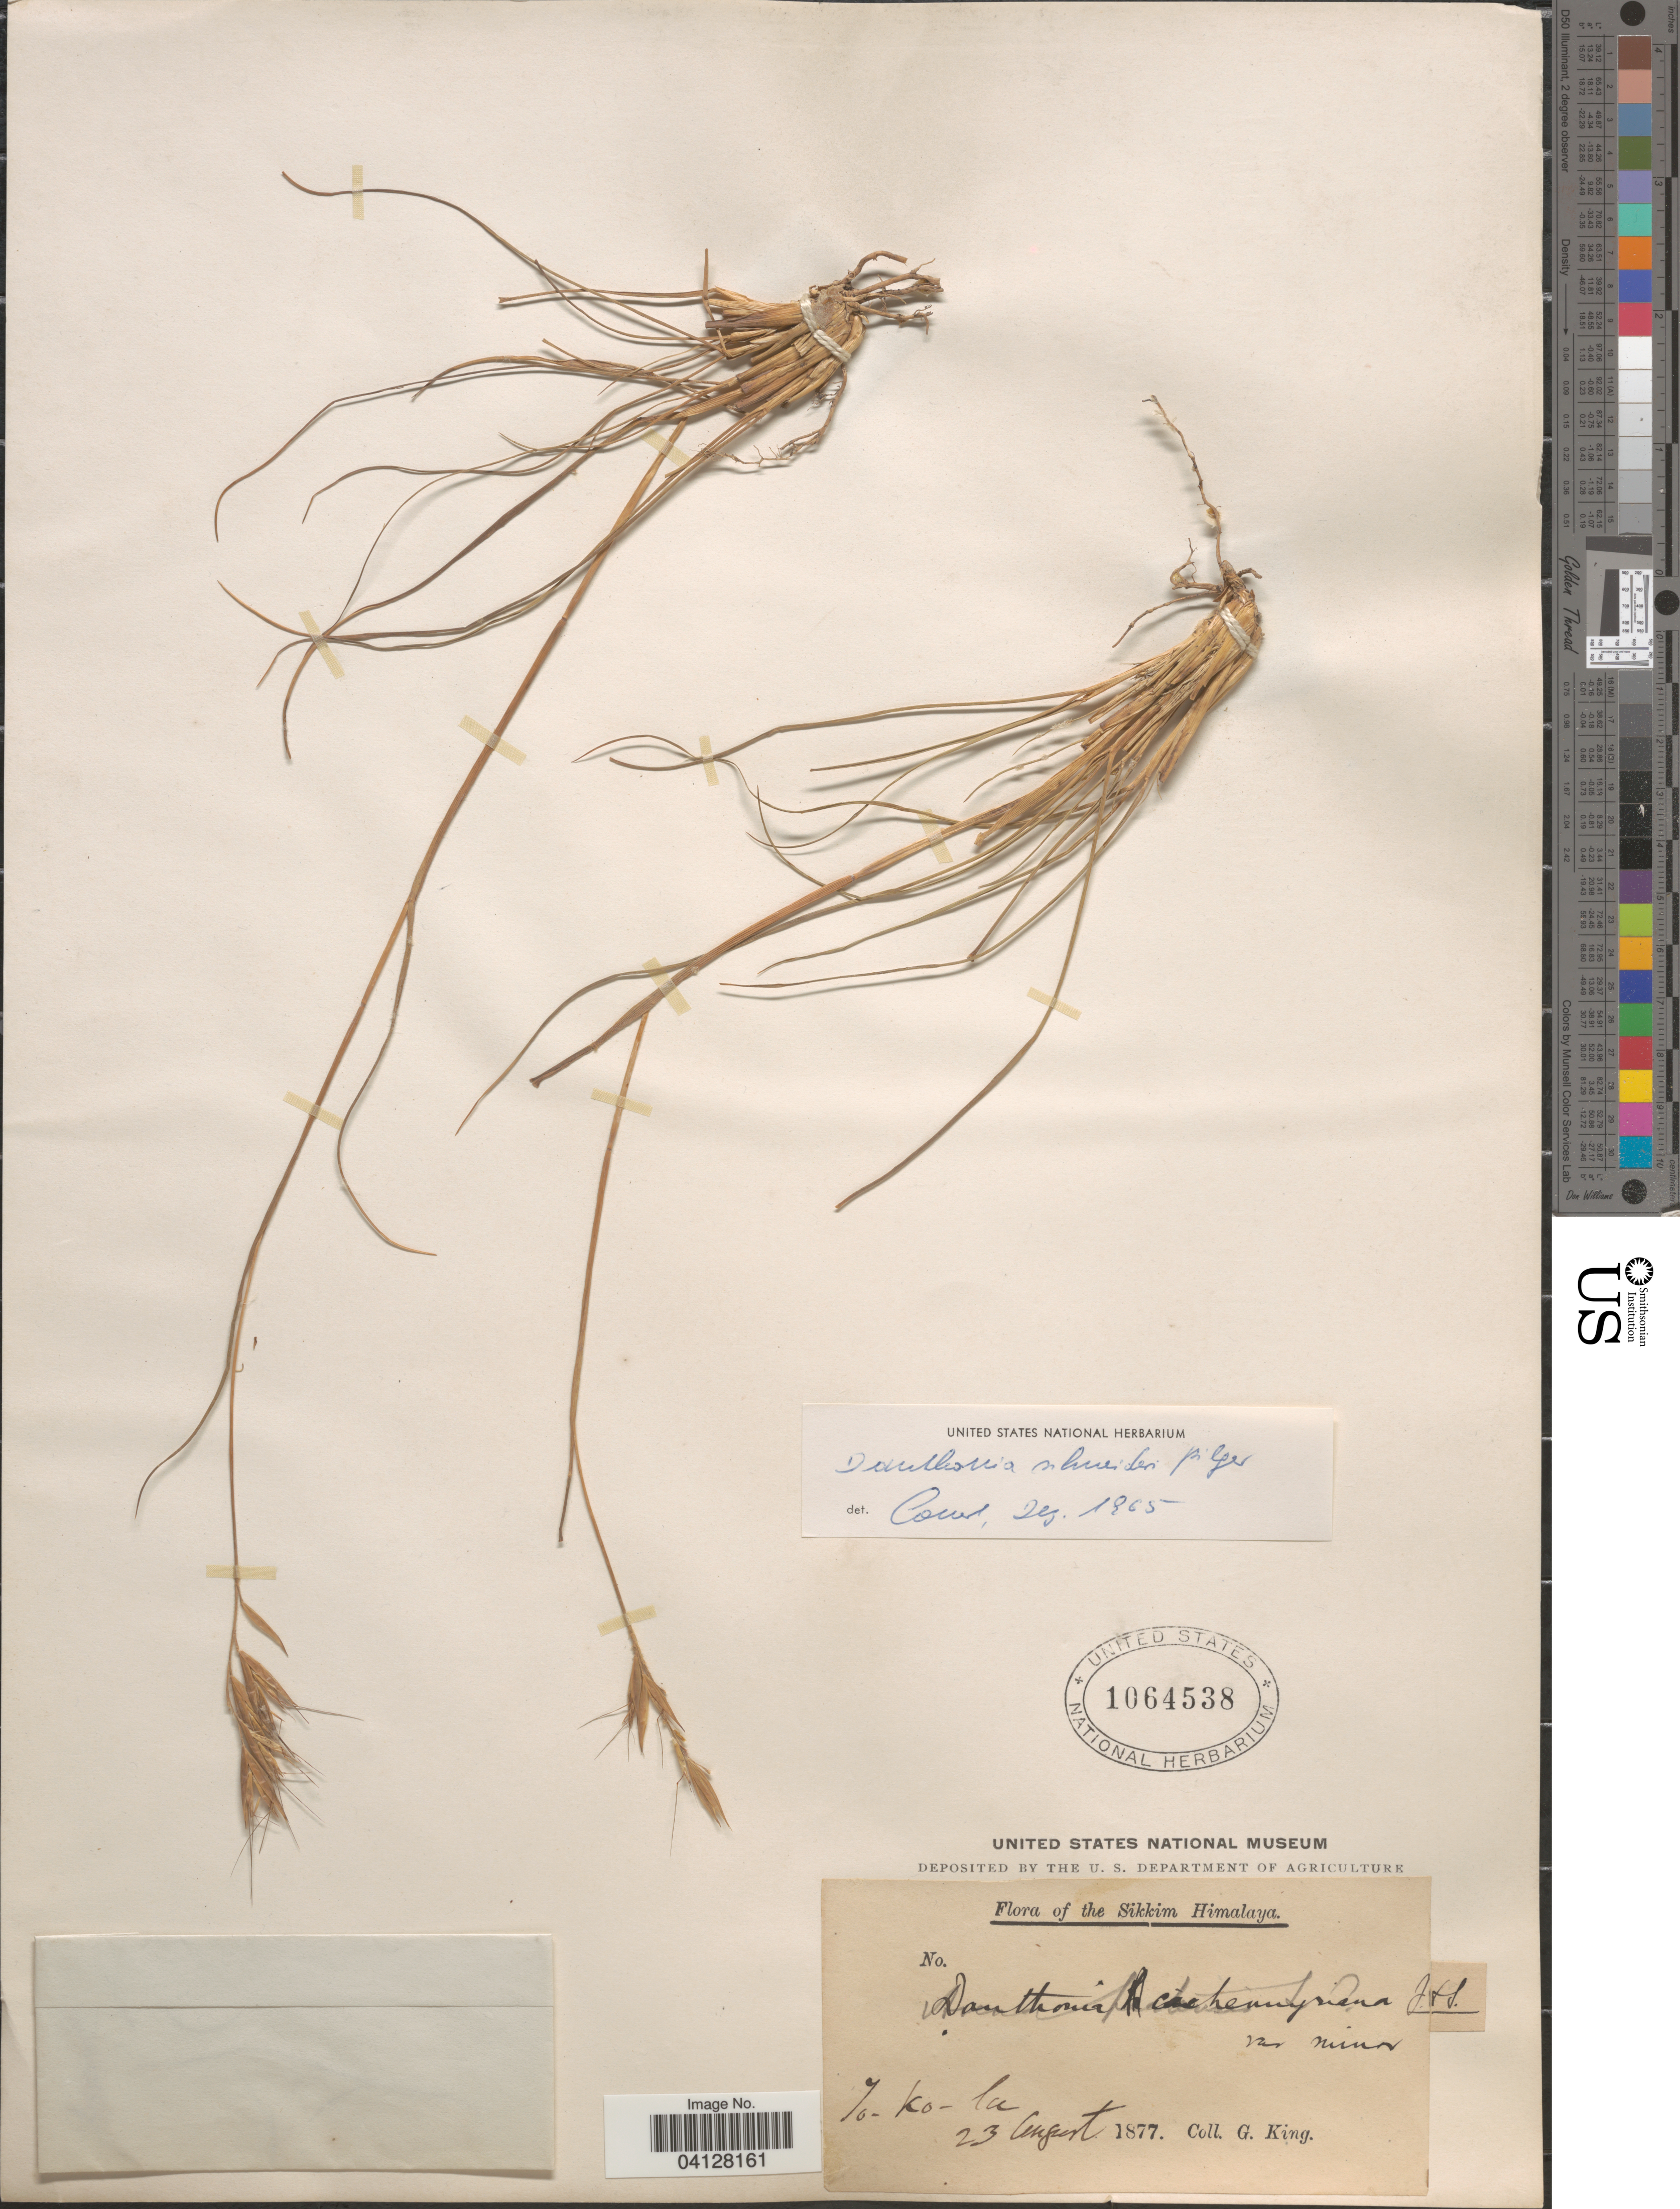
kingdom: Plantae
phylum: Tracheophyta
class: Liliopsida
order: Poales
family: Poaceae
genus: Danthonia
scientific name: Danthonia schneideri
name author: Pilg.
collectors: G. King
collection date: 1877-08-23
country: India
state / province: Sikkim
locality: Sikkim Himalaya. To-ko-la.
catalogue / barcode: US 1064538